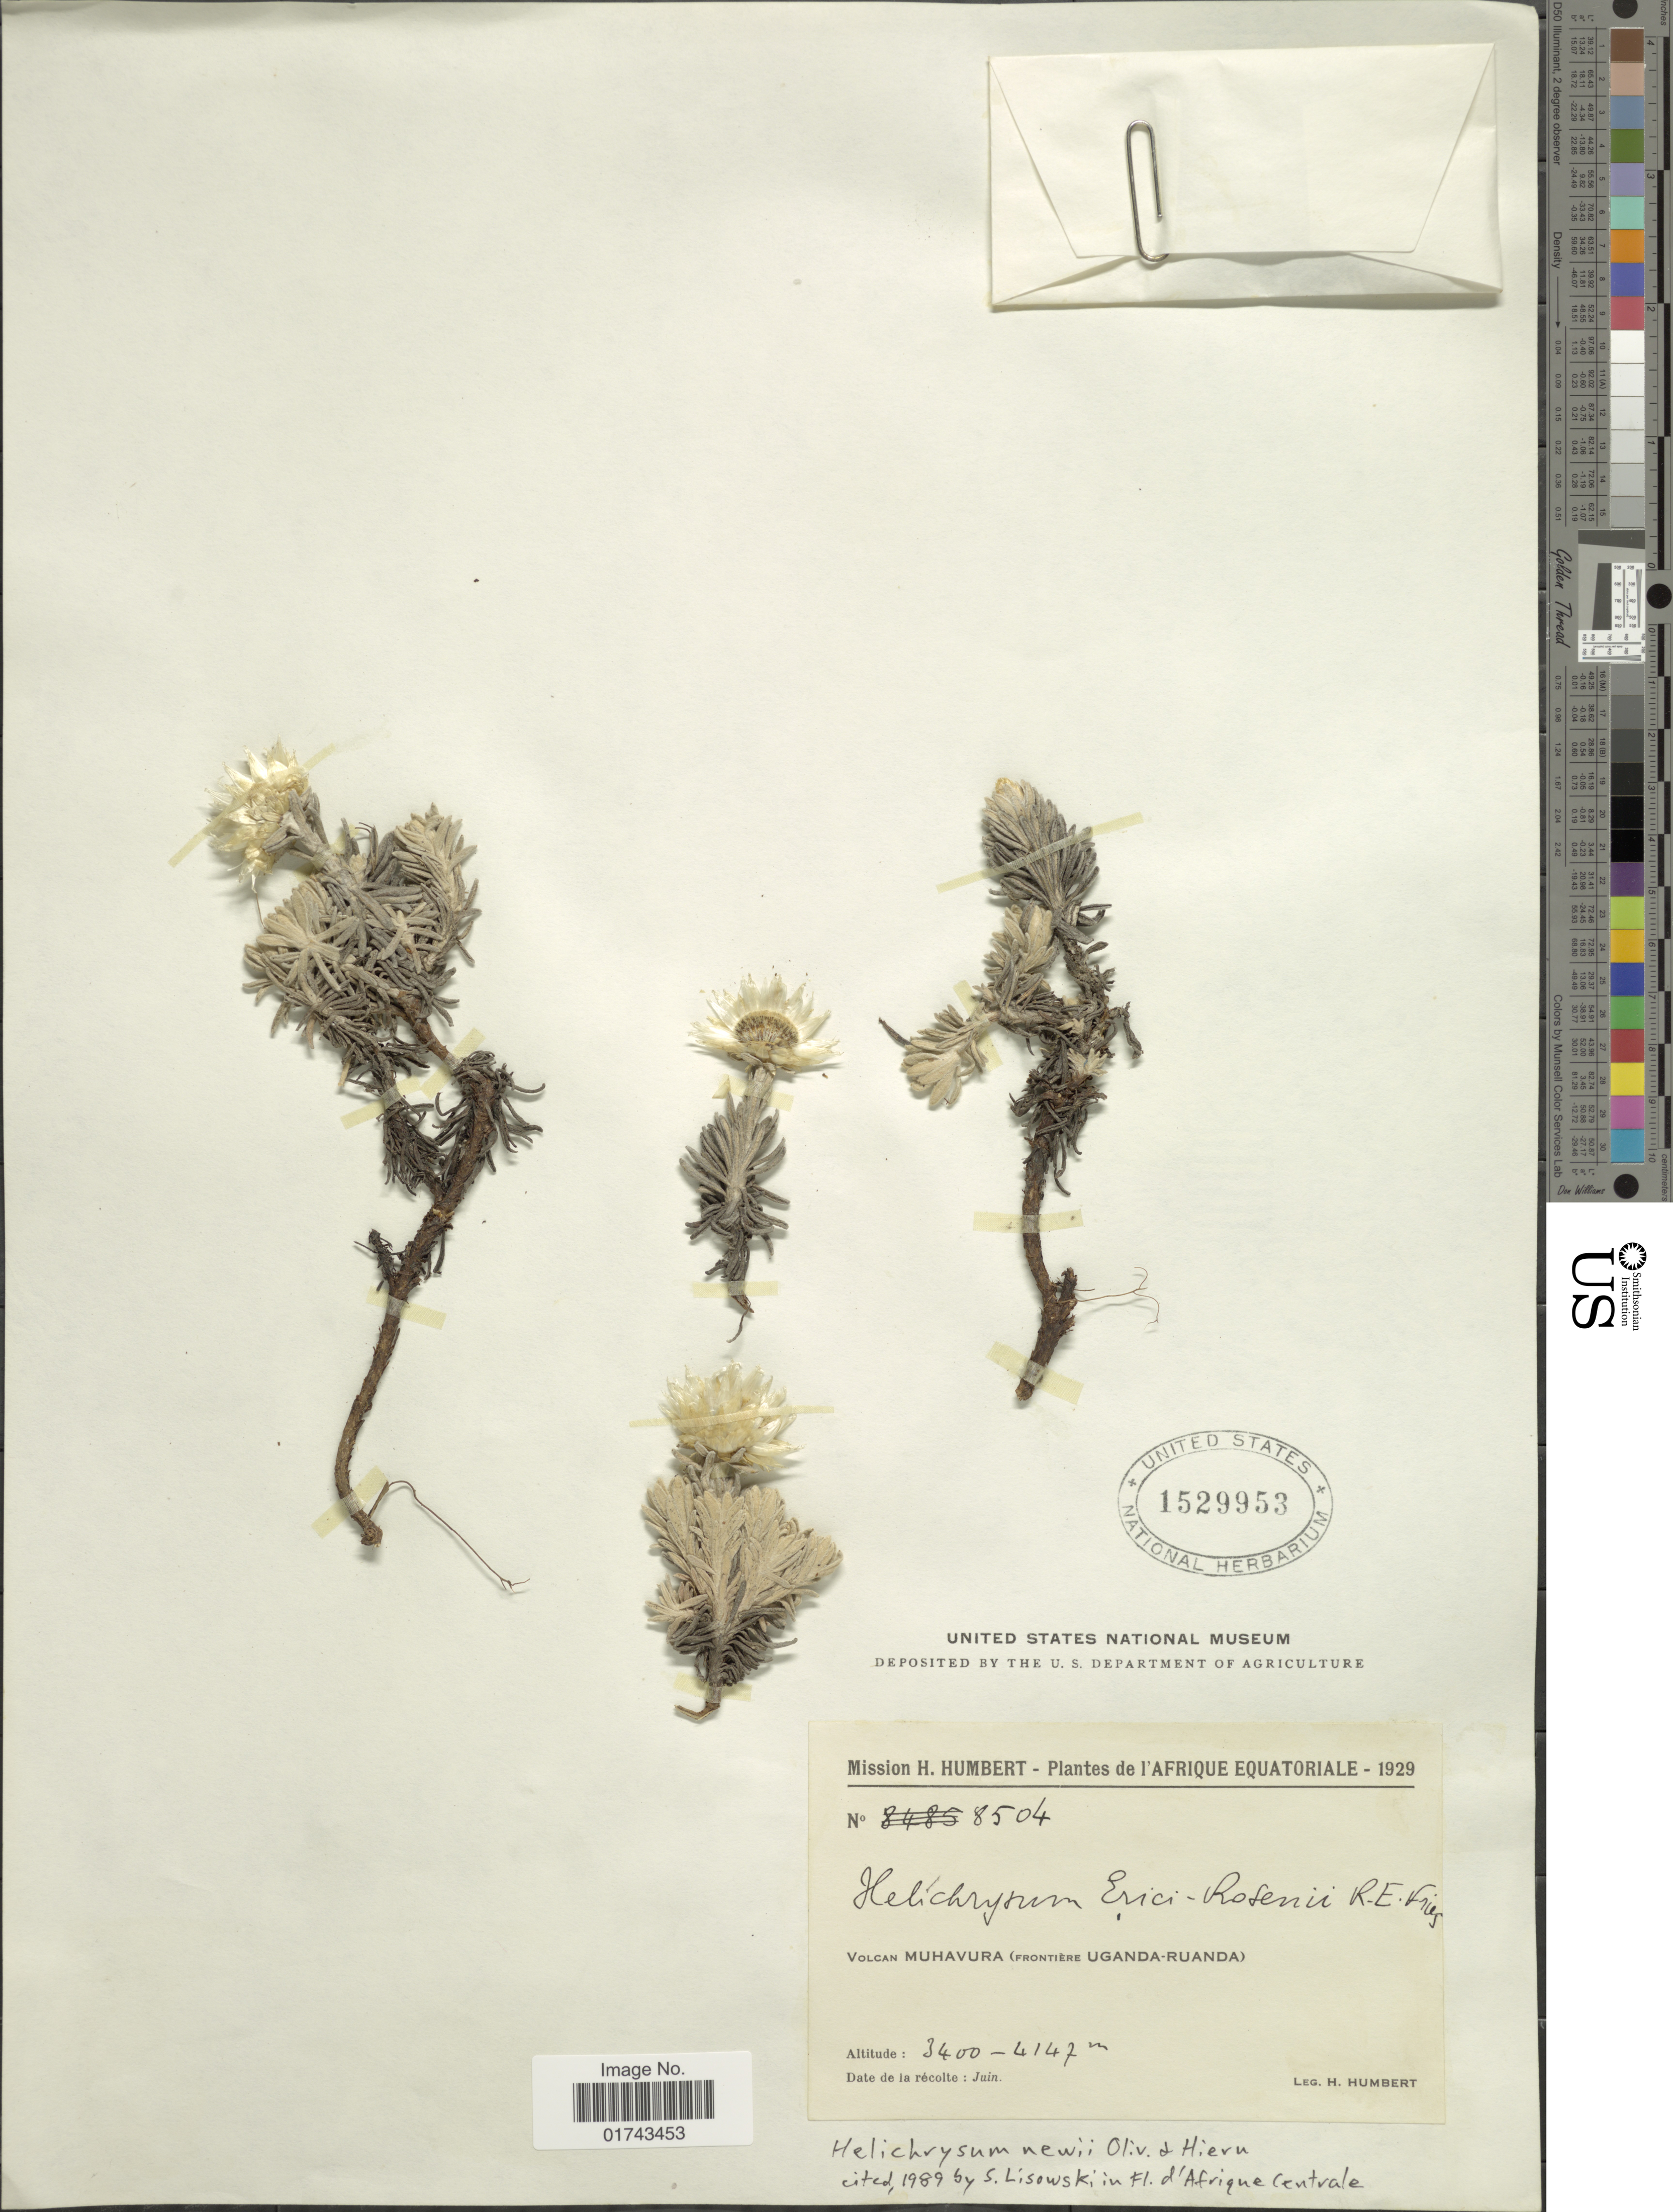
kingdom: Plantae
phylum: Tracheophyta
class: Magnoliopsida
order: Asterales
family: Asteraceae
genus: Helichrysum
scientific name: Helichrysum newii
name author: Oliv. & Hiern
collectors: H. Humbert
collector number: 8504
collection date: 1929-06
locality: Afrique Equatoriale, Volcan Muhavura (Frontiere Uganda-Ruanda)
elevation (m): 3400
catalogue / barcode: US 1529953